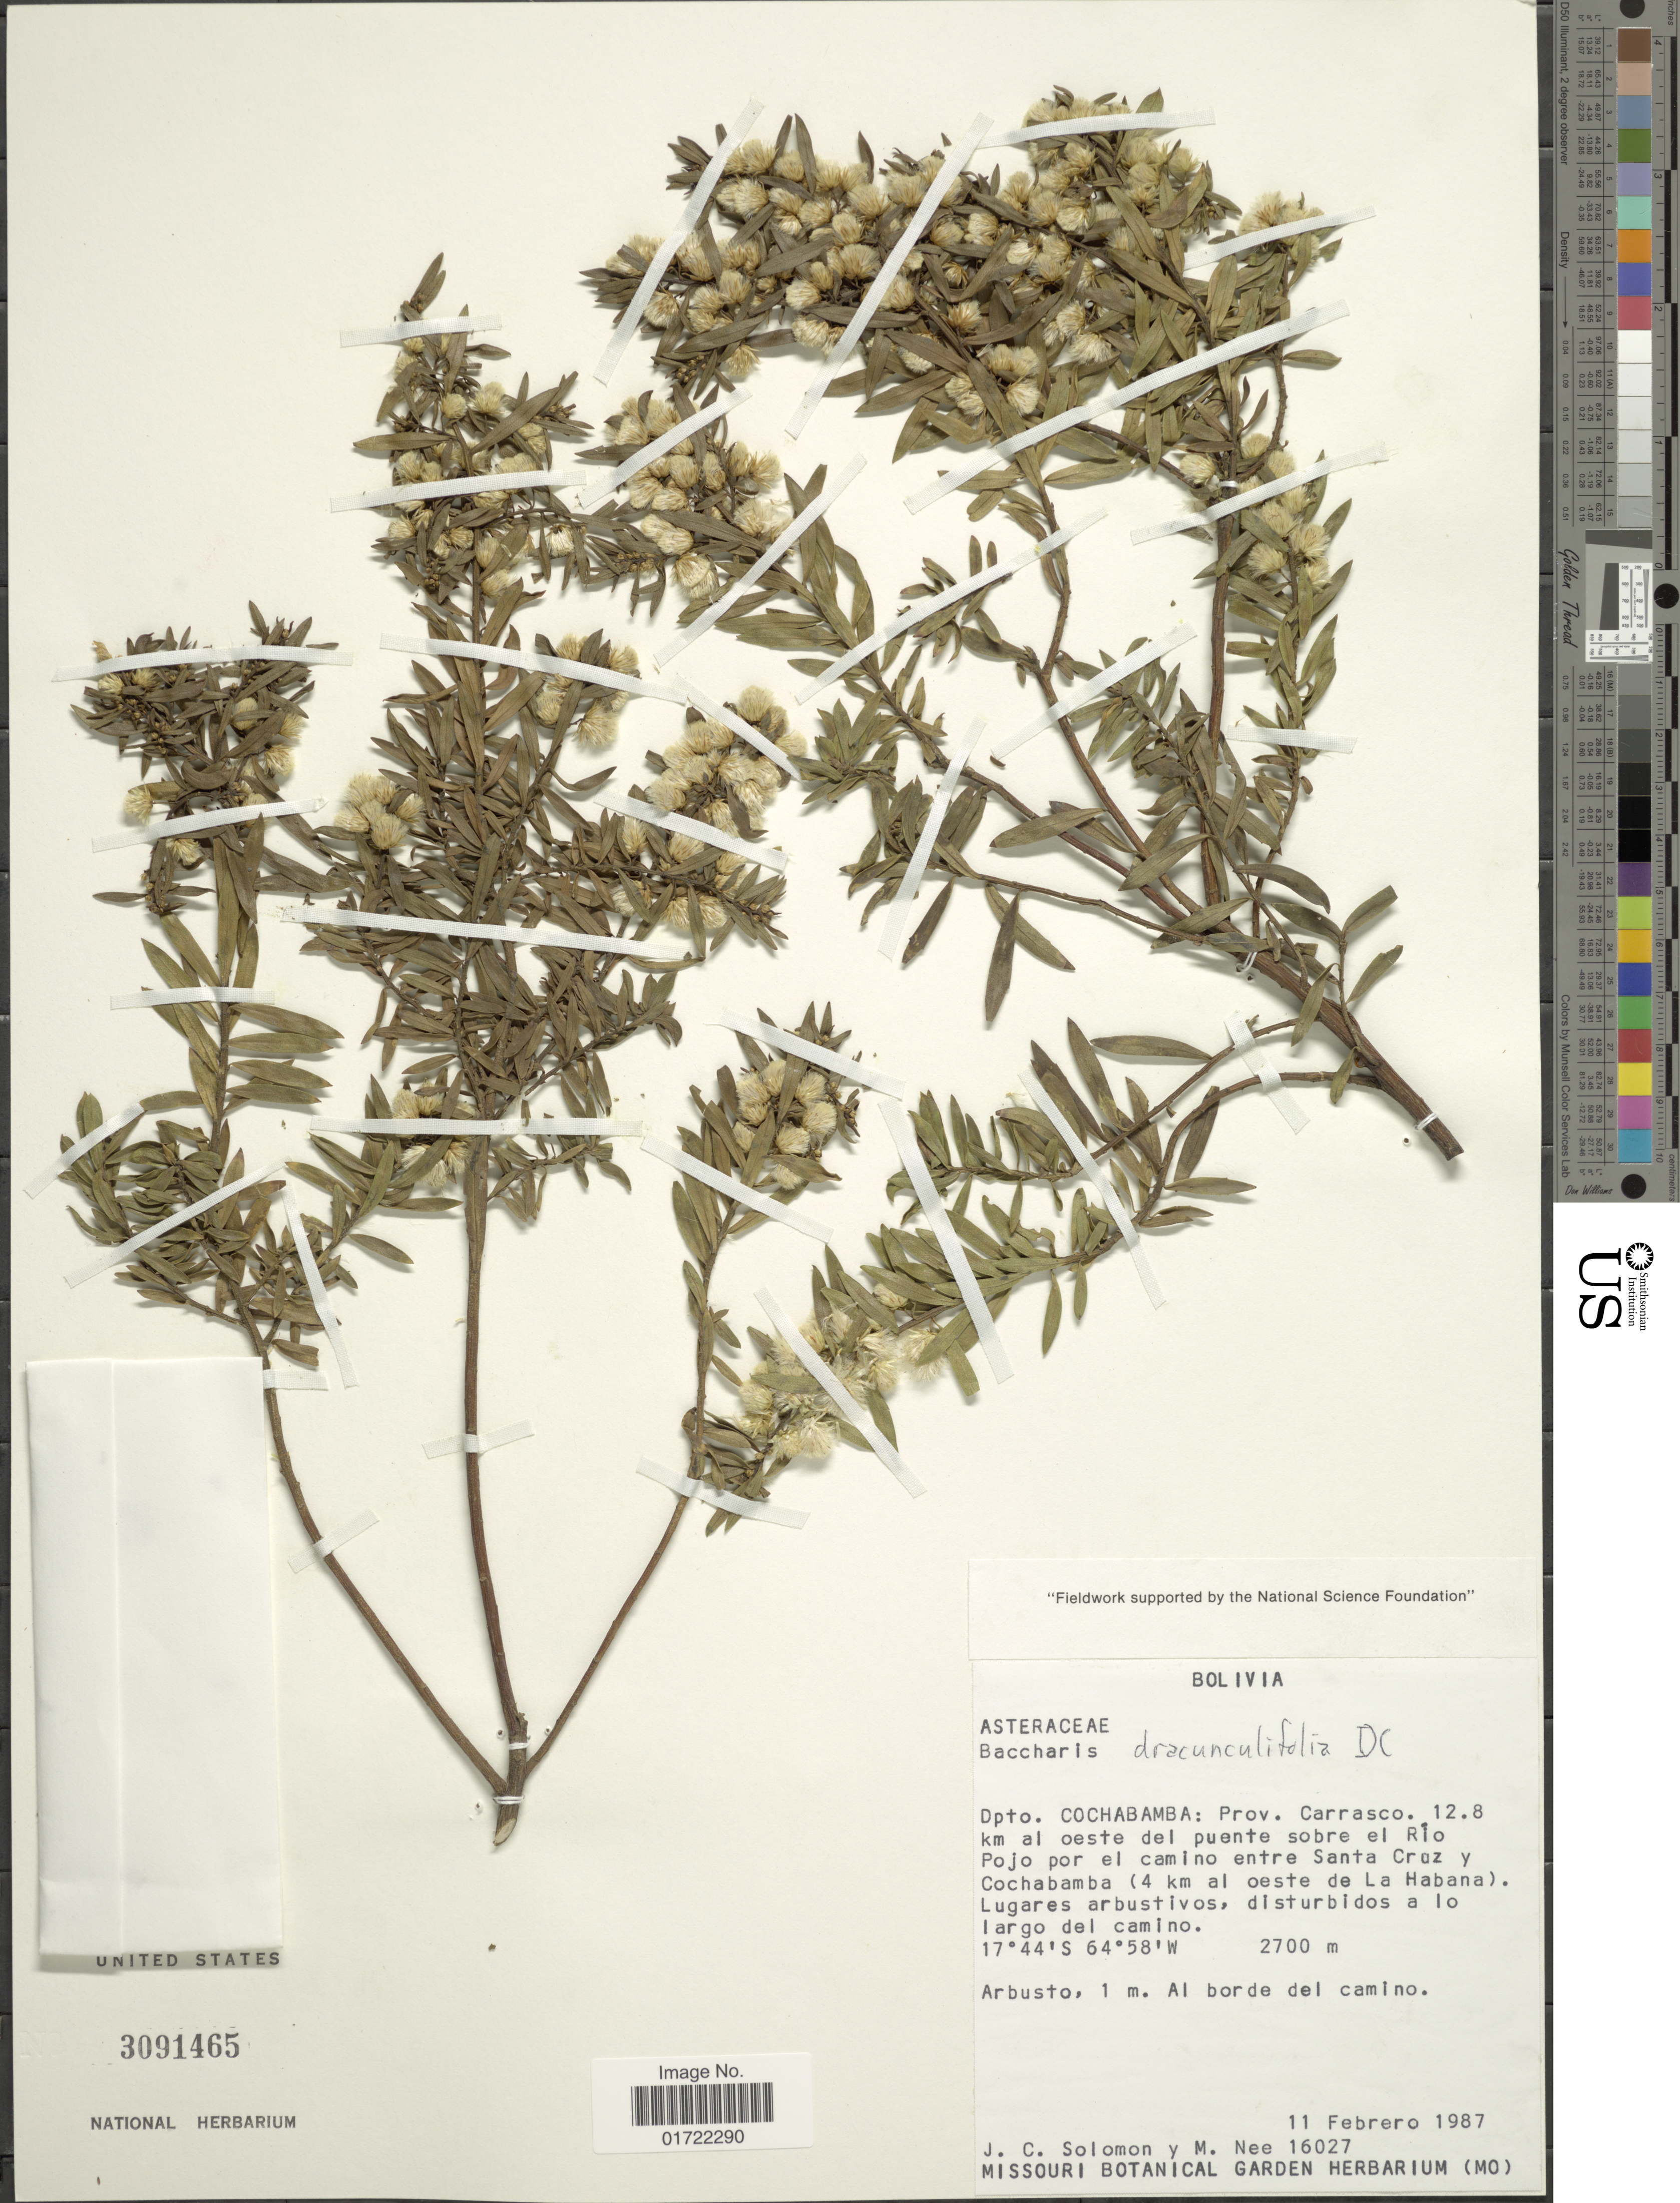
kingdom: Plantae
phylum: Tracheophyta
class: Magnoliopsida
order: Asterales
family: Asteraceae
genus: Baccharis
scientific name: Baccharis dracunculifolia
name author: DC.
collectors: J. C. Solomon & M. Nee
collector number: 16027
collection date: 1987-02-11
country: Bolivia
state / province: Cochabamba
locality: Prov. Carrasco, 12.8 km al oeste del puente sobre el Rio Pojo por el camino entre Santa Cruz y Cochabamba (4 km al oeste de La Habana)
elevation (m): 2700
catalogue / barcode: US 3091465